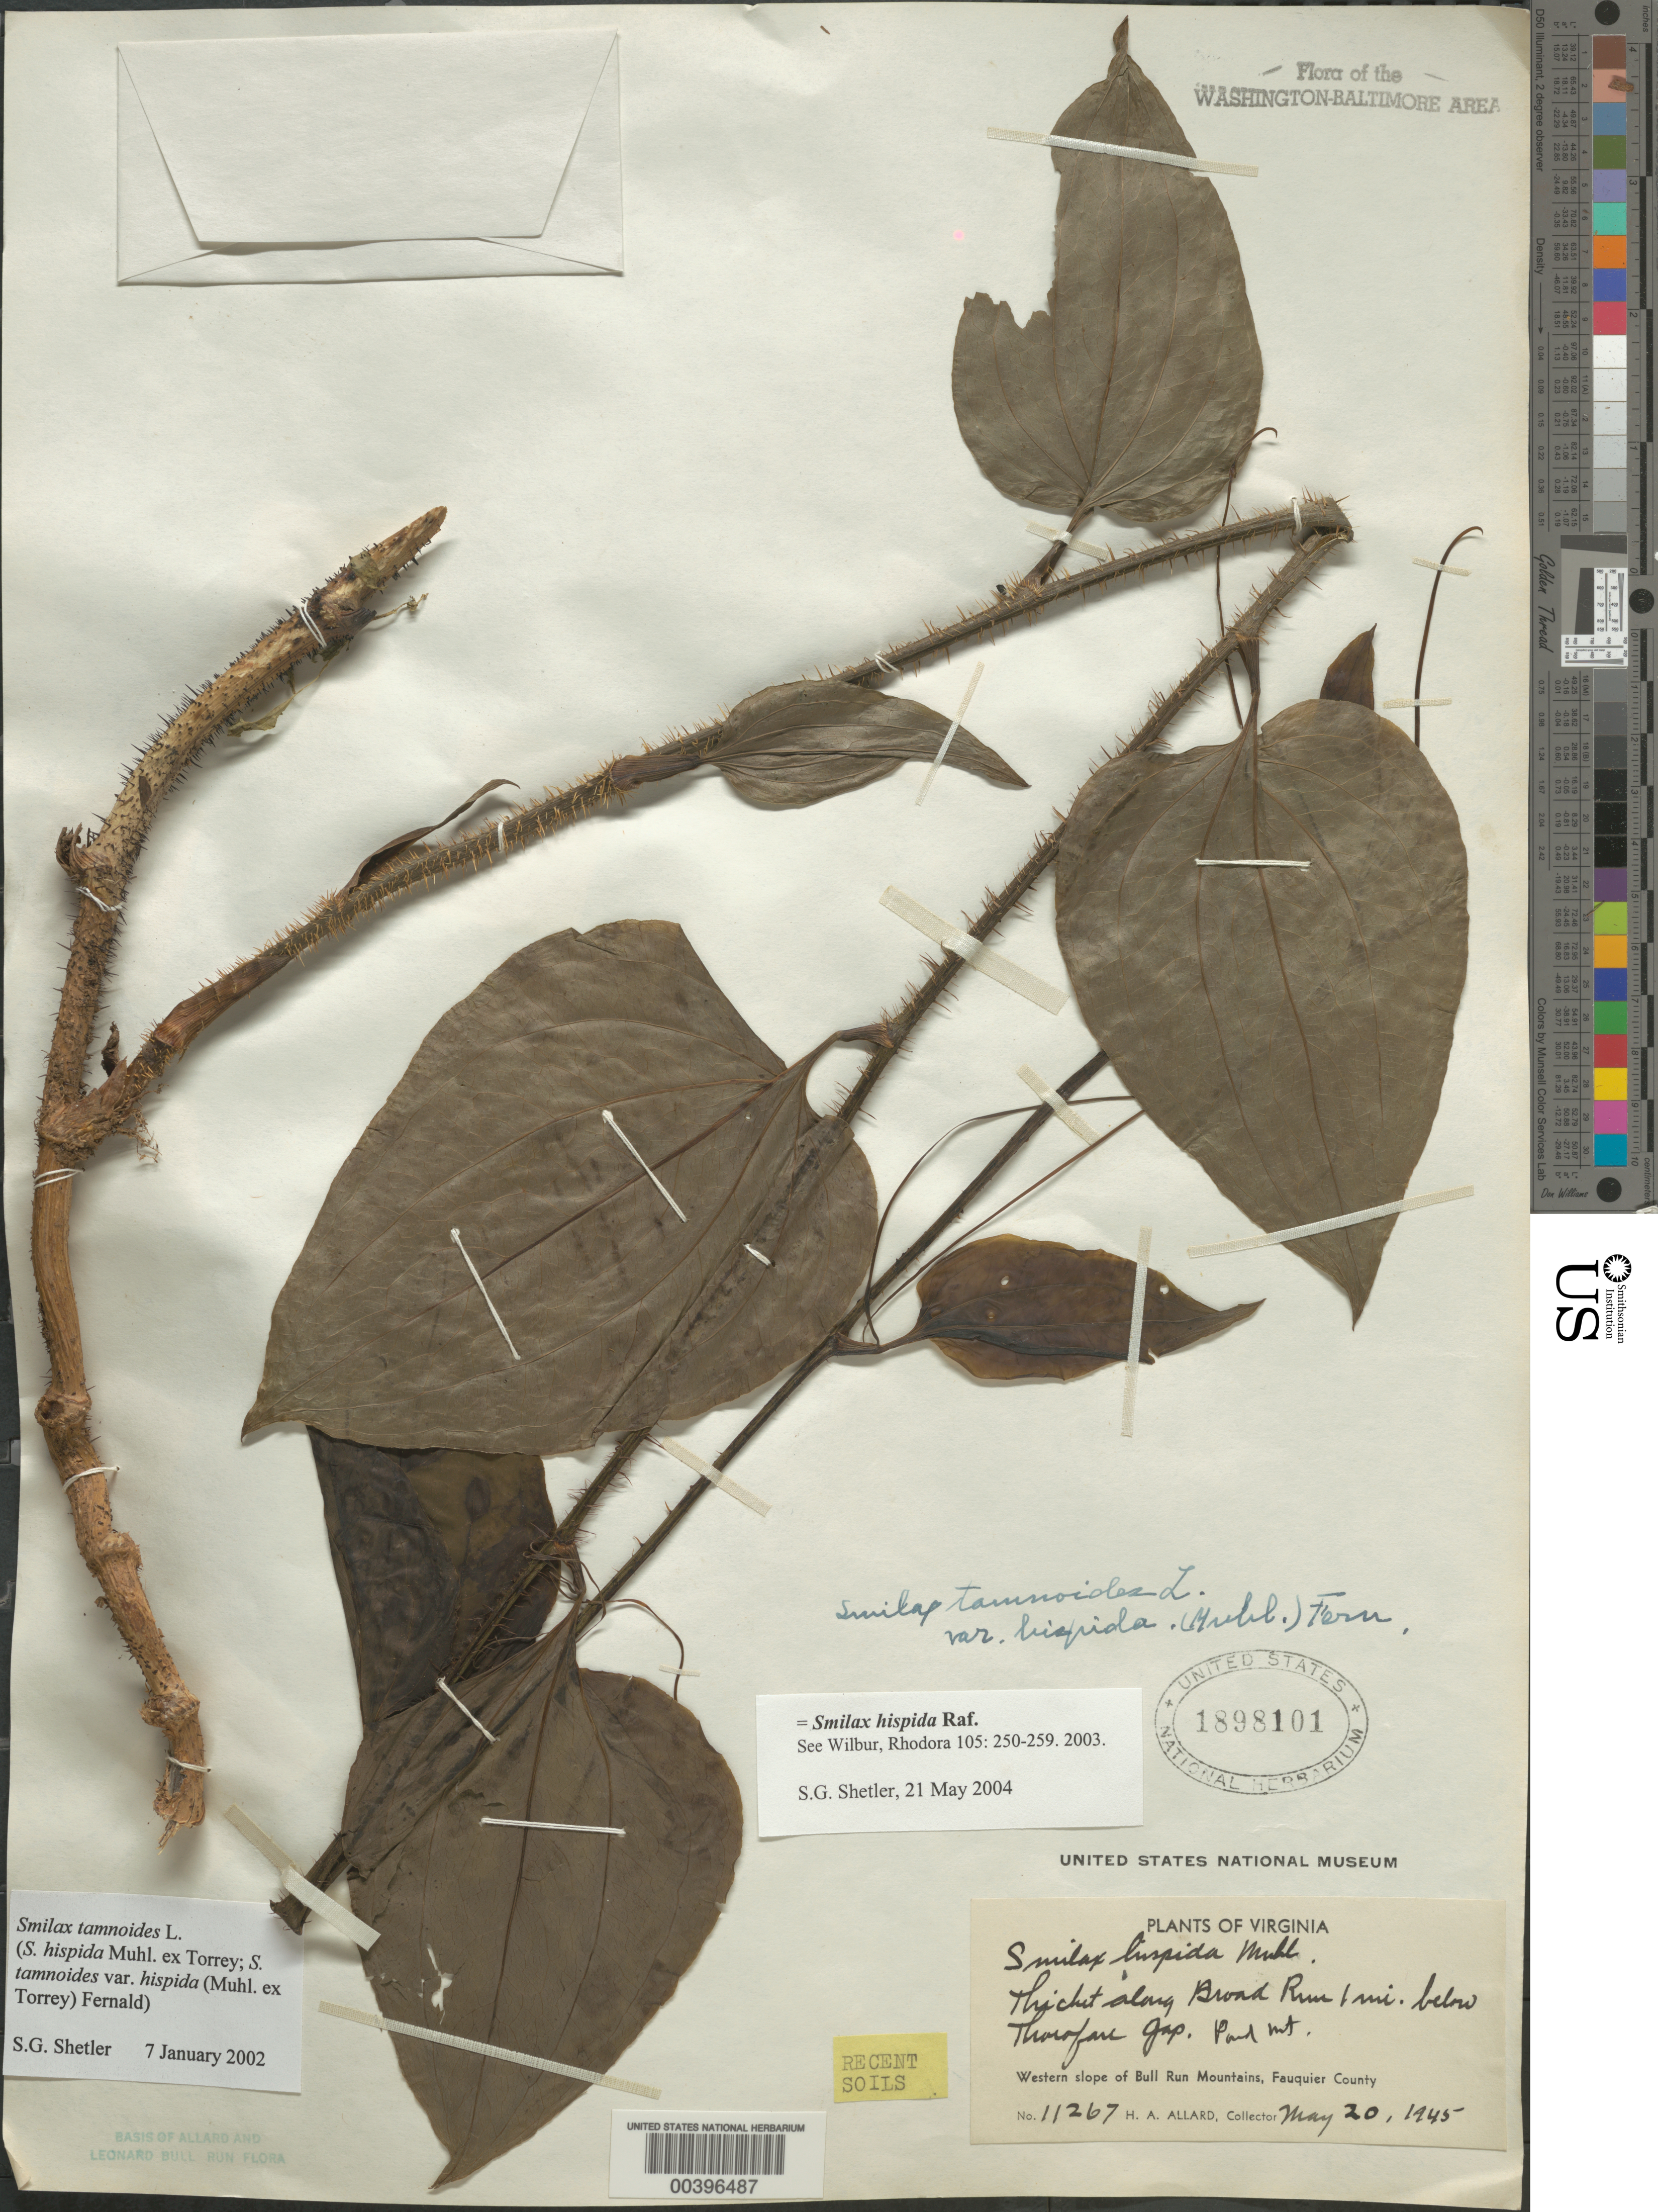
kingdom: Plantae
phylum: Tracheophyta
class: Liliopsida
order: Liliales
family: Smilacaceae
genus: Smilax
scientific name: Smilax hispida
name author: Raf.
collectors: H. A. Allard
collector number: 11267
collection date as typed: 20 May 1945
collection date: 1945-05-20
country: United States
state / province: Virginia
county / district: Fauquier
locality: Broad Run, below Thorofare Gap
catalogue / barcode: US 1898101